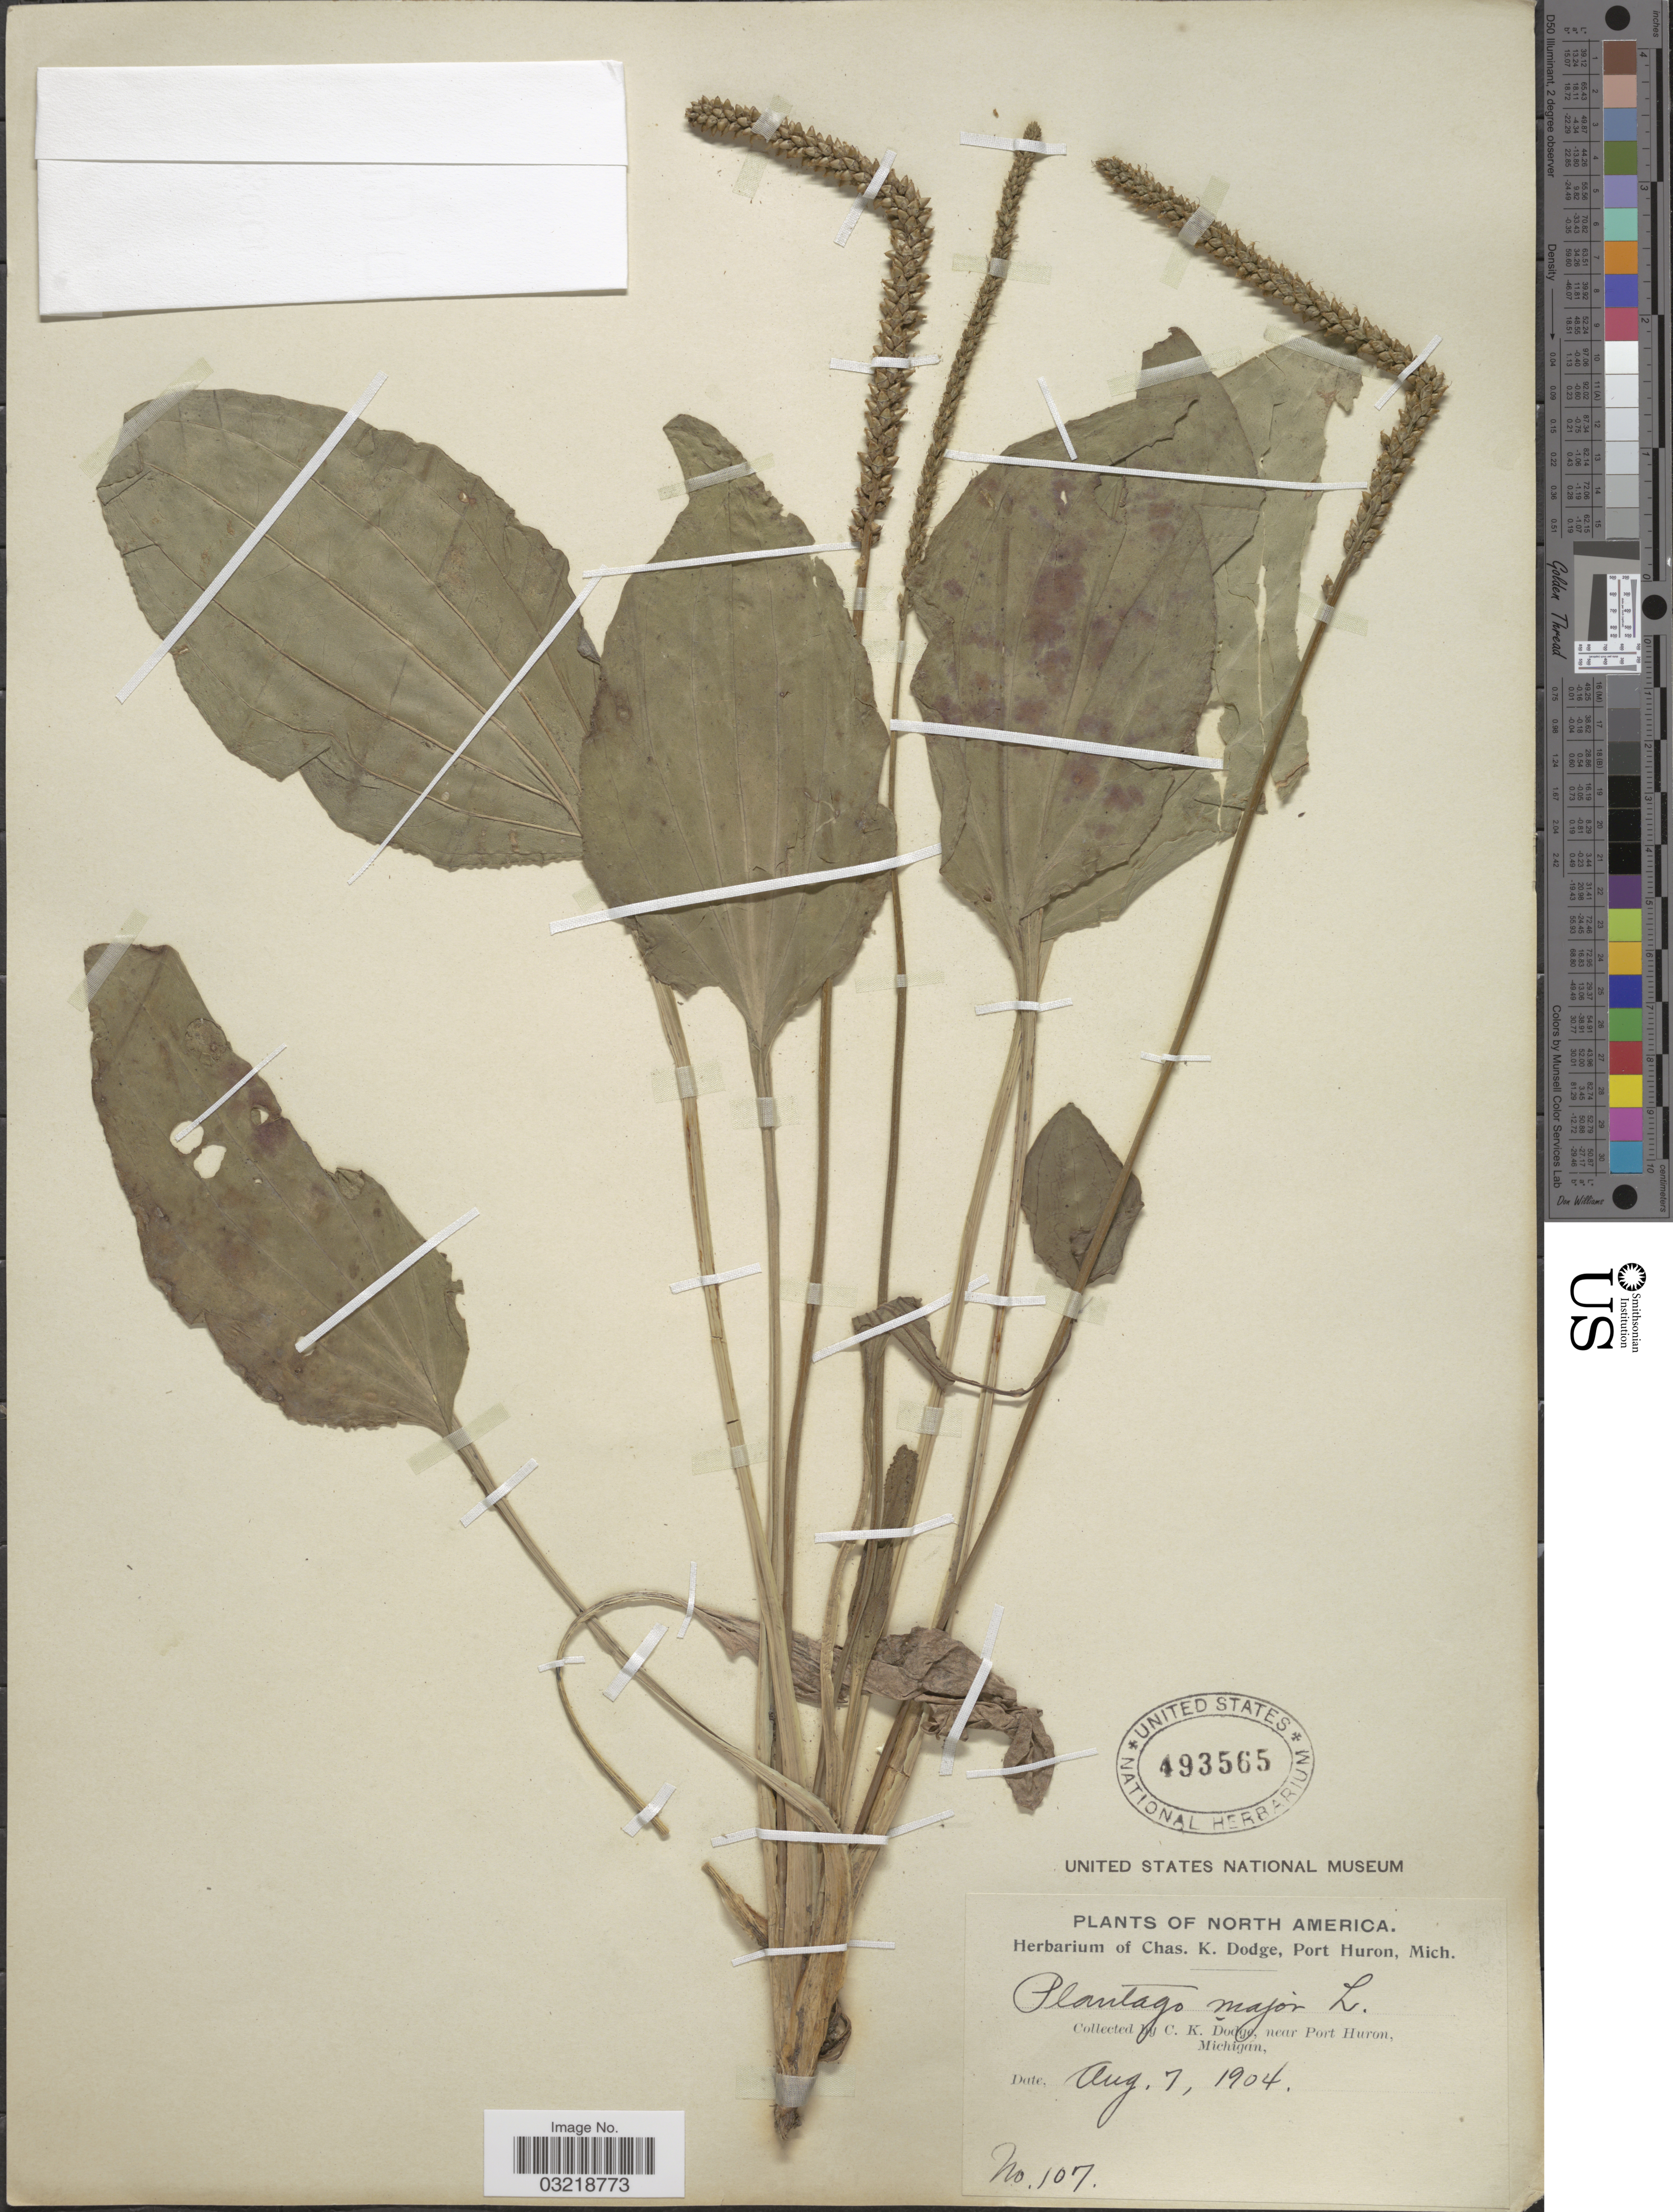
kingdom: Plantae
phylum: Tracheophyta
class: Magnoliopsida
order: Lamiales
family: Plantaginaceae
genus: Plantago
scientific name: Plantago major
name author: L.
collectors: C. K. Dodge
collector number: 107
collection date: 1904-08-07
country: United States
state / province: Michigan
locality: Near Port Huron.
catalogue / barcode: US 493565